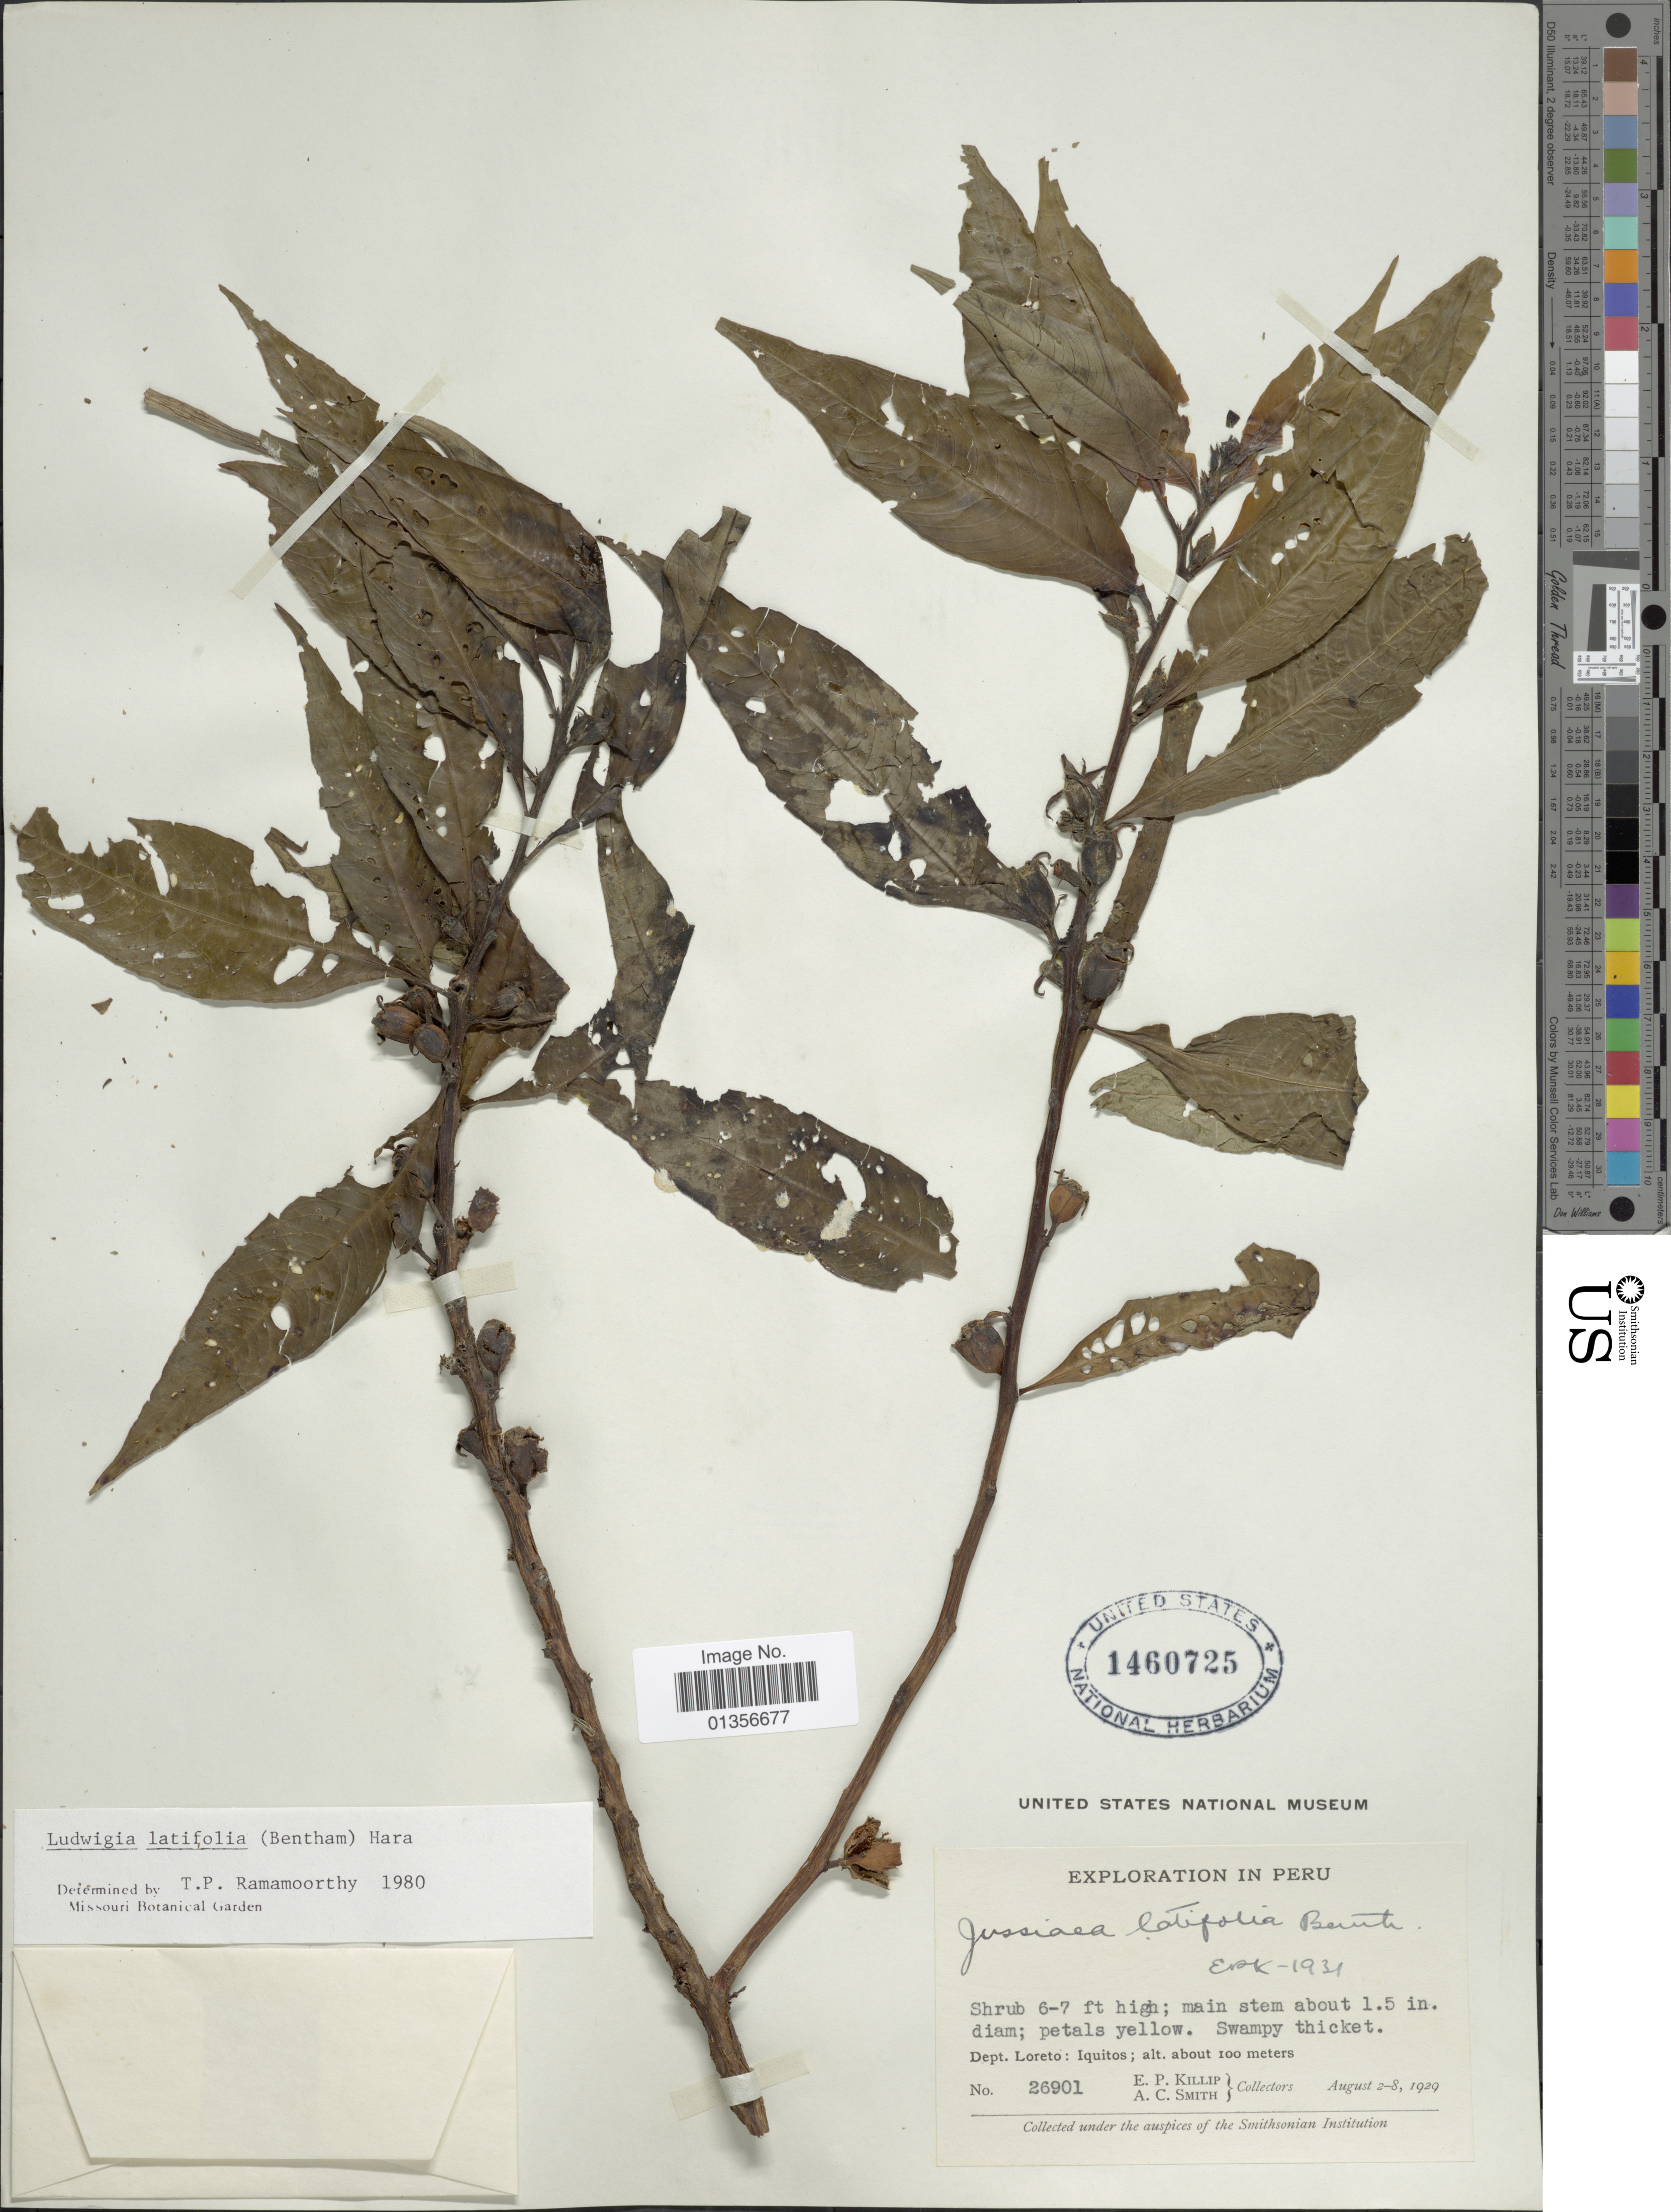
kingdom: Plantae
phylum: Tracheophyta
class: Magnoliopsida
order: Myrtales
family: Onagraceae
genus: Ludwigia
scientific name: Ludwigia latifolia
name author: (Benth.) H. Hara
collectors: E. P. Killip & A. C. Smith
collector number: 26901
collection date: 1929-08-02/1929-08-08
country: Peru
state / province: Loreto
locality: Iquitos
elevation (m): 100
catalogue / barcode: US 1460725